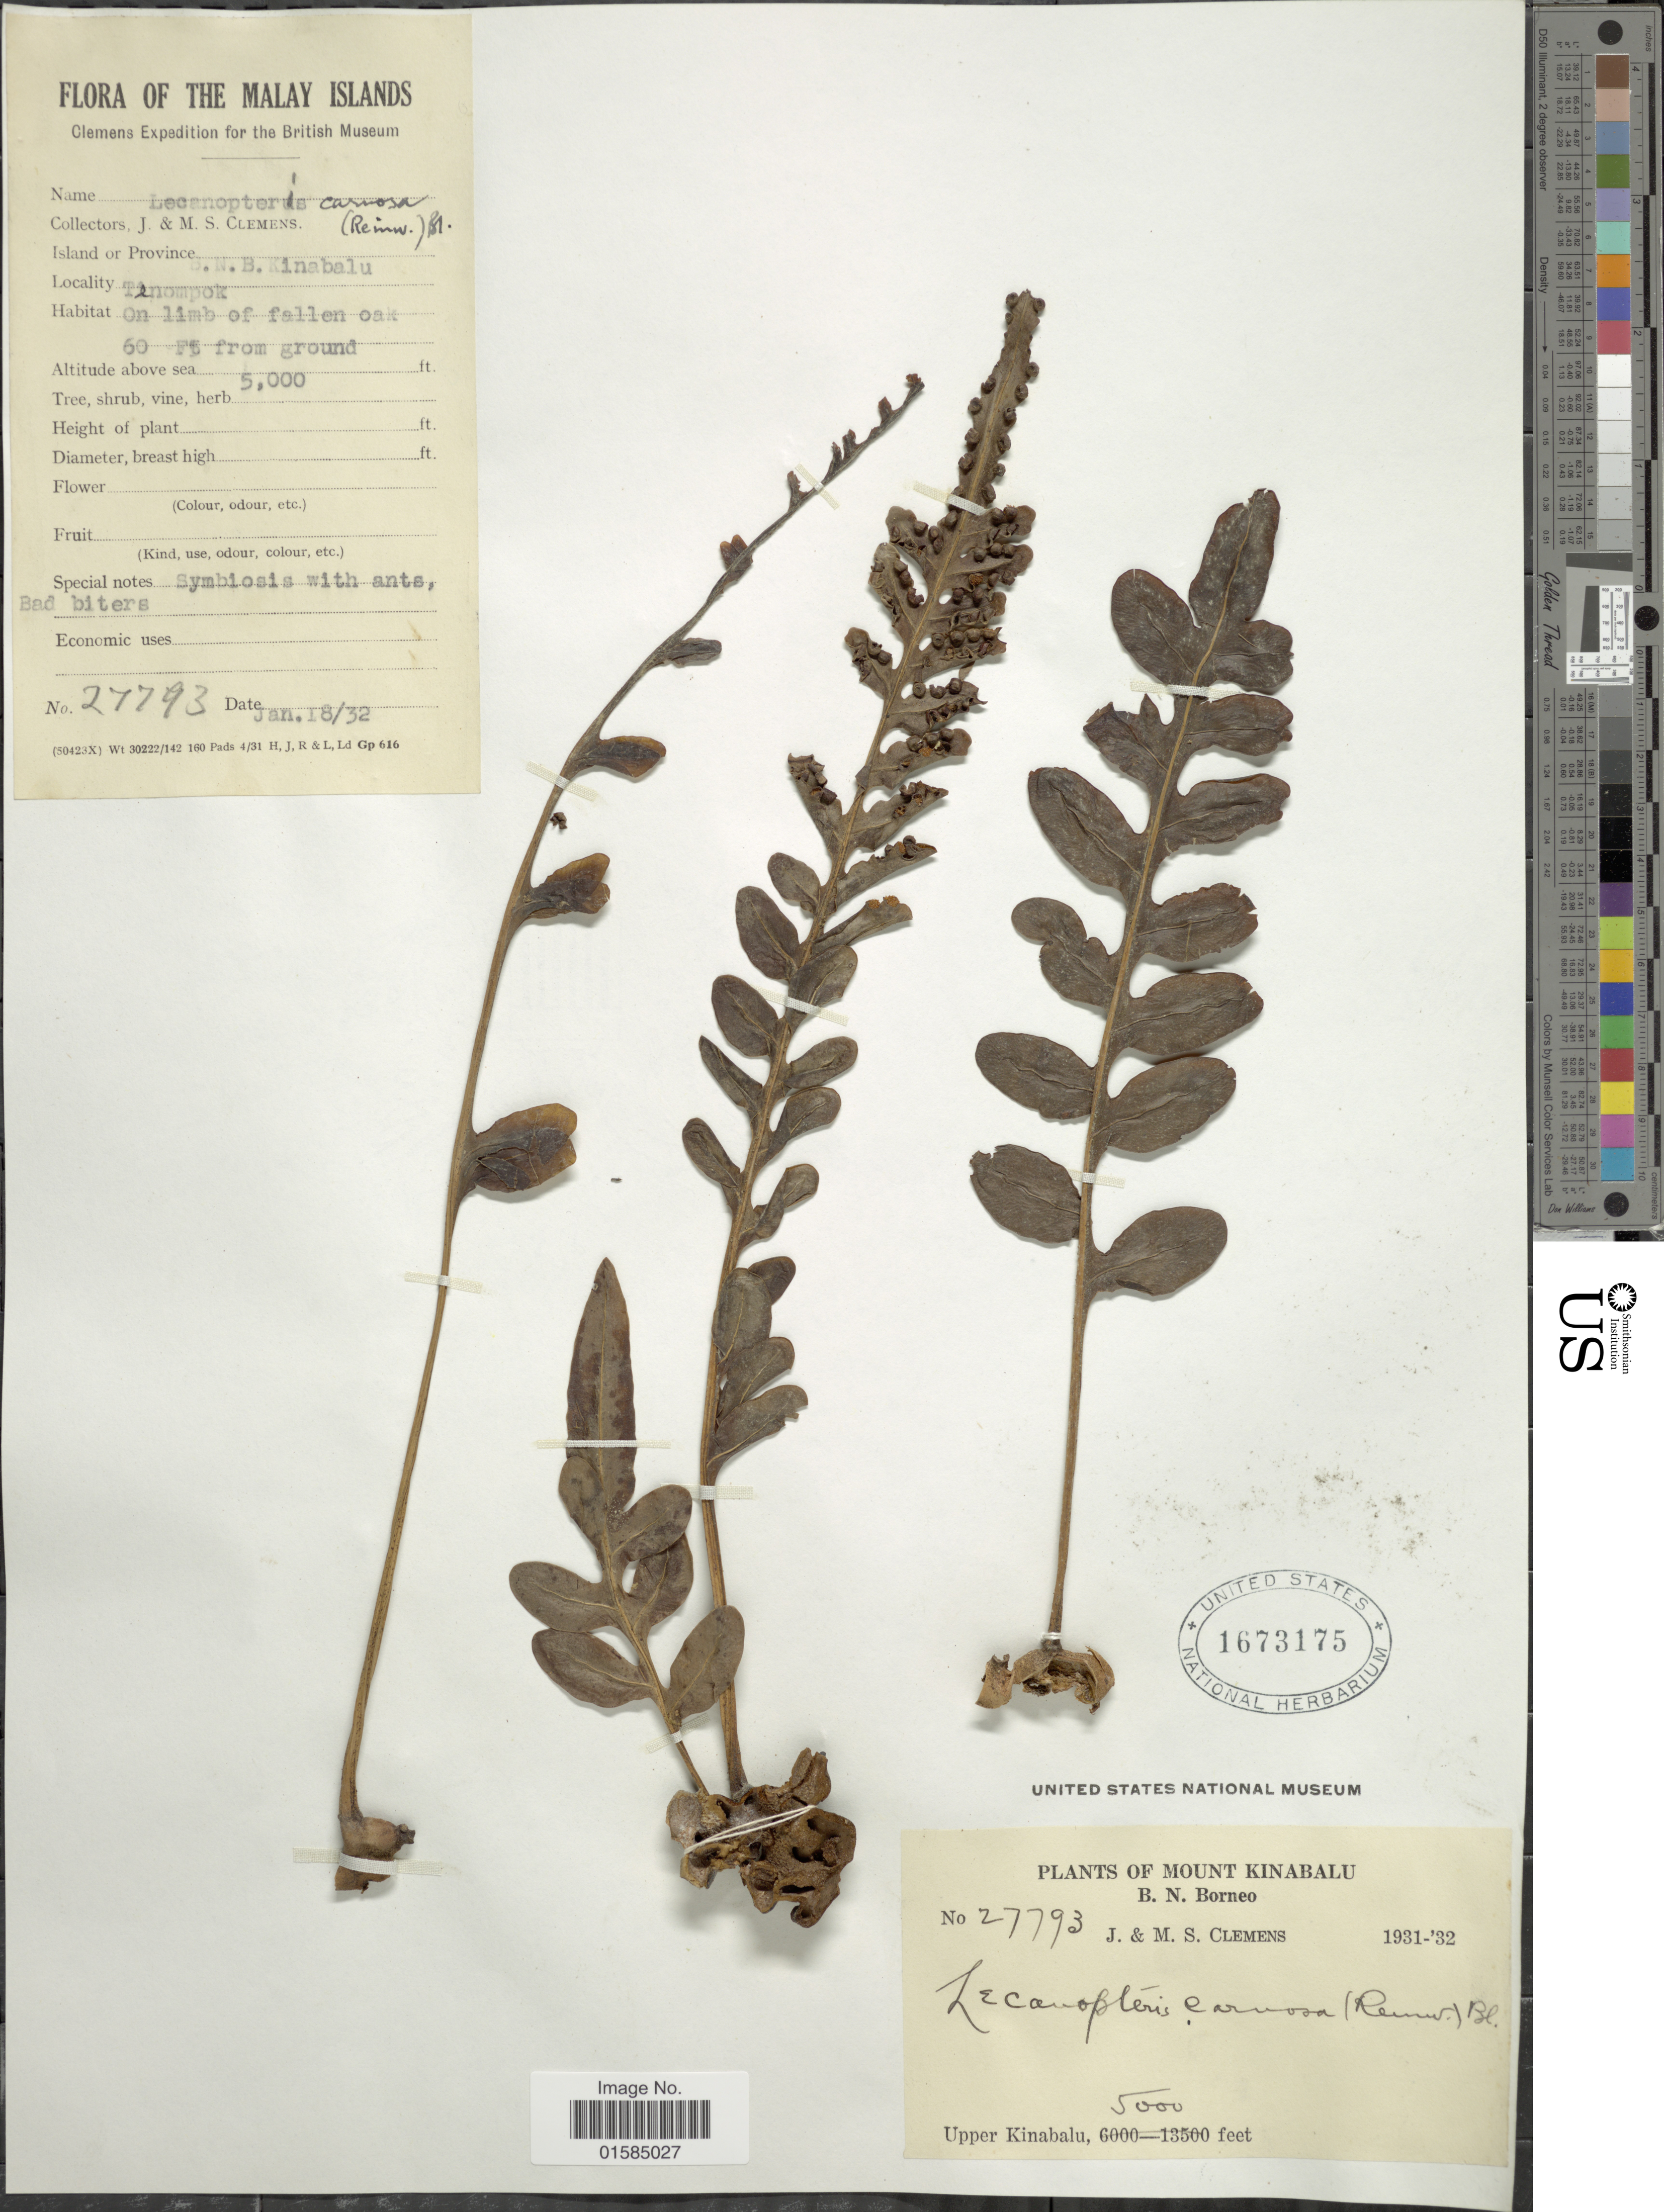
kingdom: Plantae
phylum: Tracheophyta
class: Polypodiopsida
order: Polypodiales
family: Polypodiaceae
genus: Lecanopteris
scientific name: Lecanopteris carnosa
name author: (Reinw.) Blume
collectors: J. Clemens & M. S. Clemens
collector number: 27793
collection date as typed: Transcribed d/m/y: 18/1/32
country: Malaysia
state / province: Sabah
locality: B. N. B. Kinabalu, Tenompok. The Malay Islands. On limb of fallen oak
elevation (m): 1524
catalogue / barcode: US 1673175